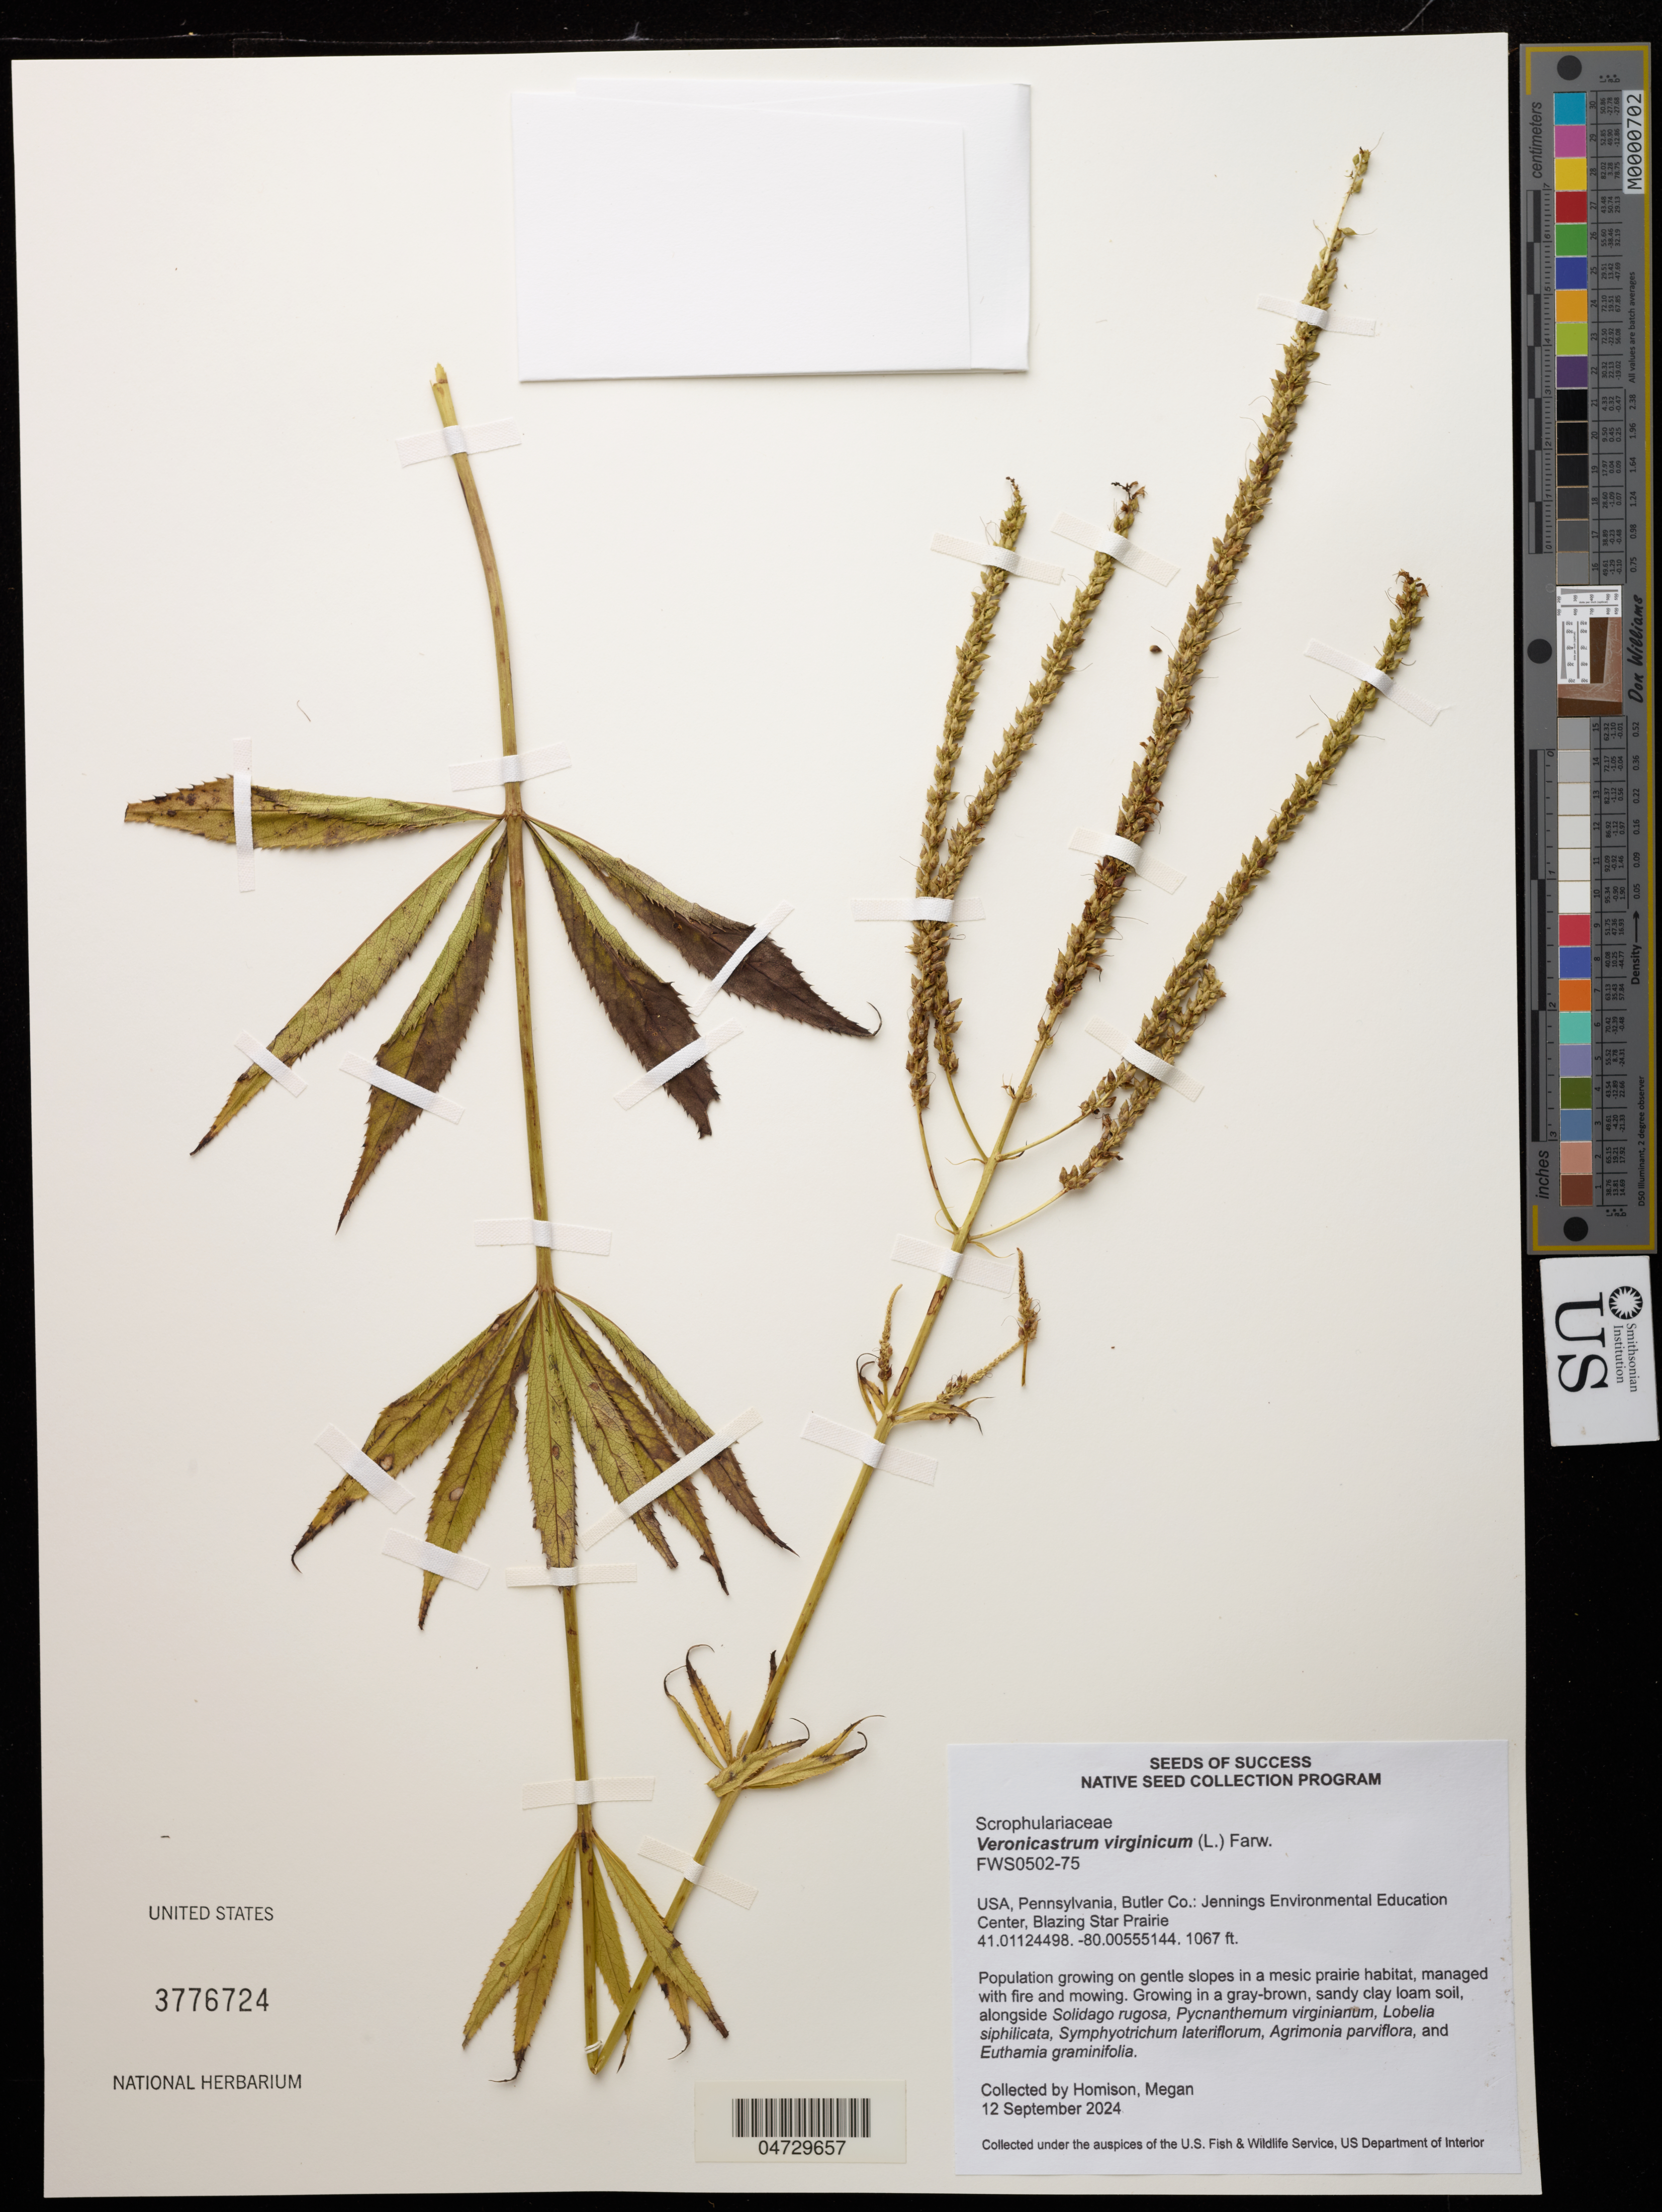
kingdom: Plantae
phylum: Tracheophyta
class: Magnoliopsida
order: Lamiales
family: Plantaginaceae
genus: Veronicastrum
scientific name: Veronicastrum virginicum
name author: (L.) Farw.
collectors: M. Homison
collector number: FWS0502-75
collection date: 2024-09-12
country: United States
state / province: Pennsylvania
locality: Butler Co.: Jennings Environmental Education Center, Blazing Star Prairie.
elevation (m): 325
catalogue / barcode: US 3776724